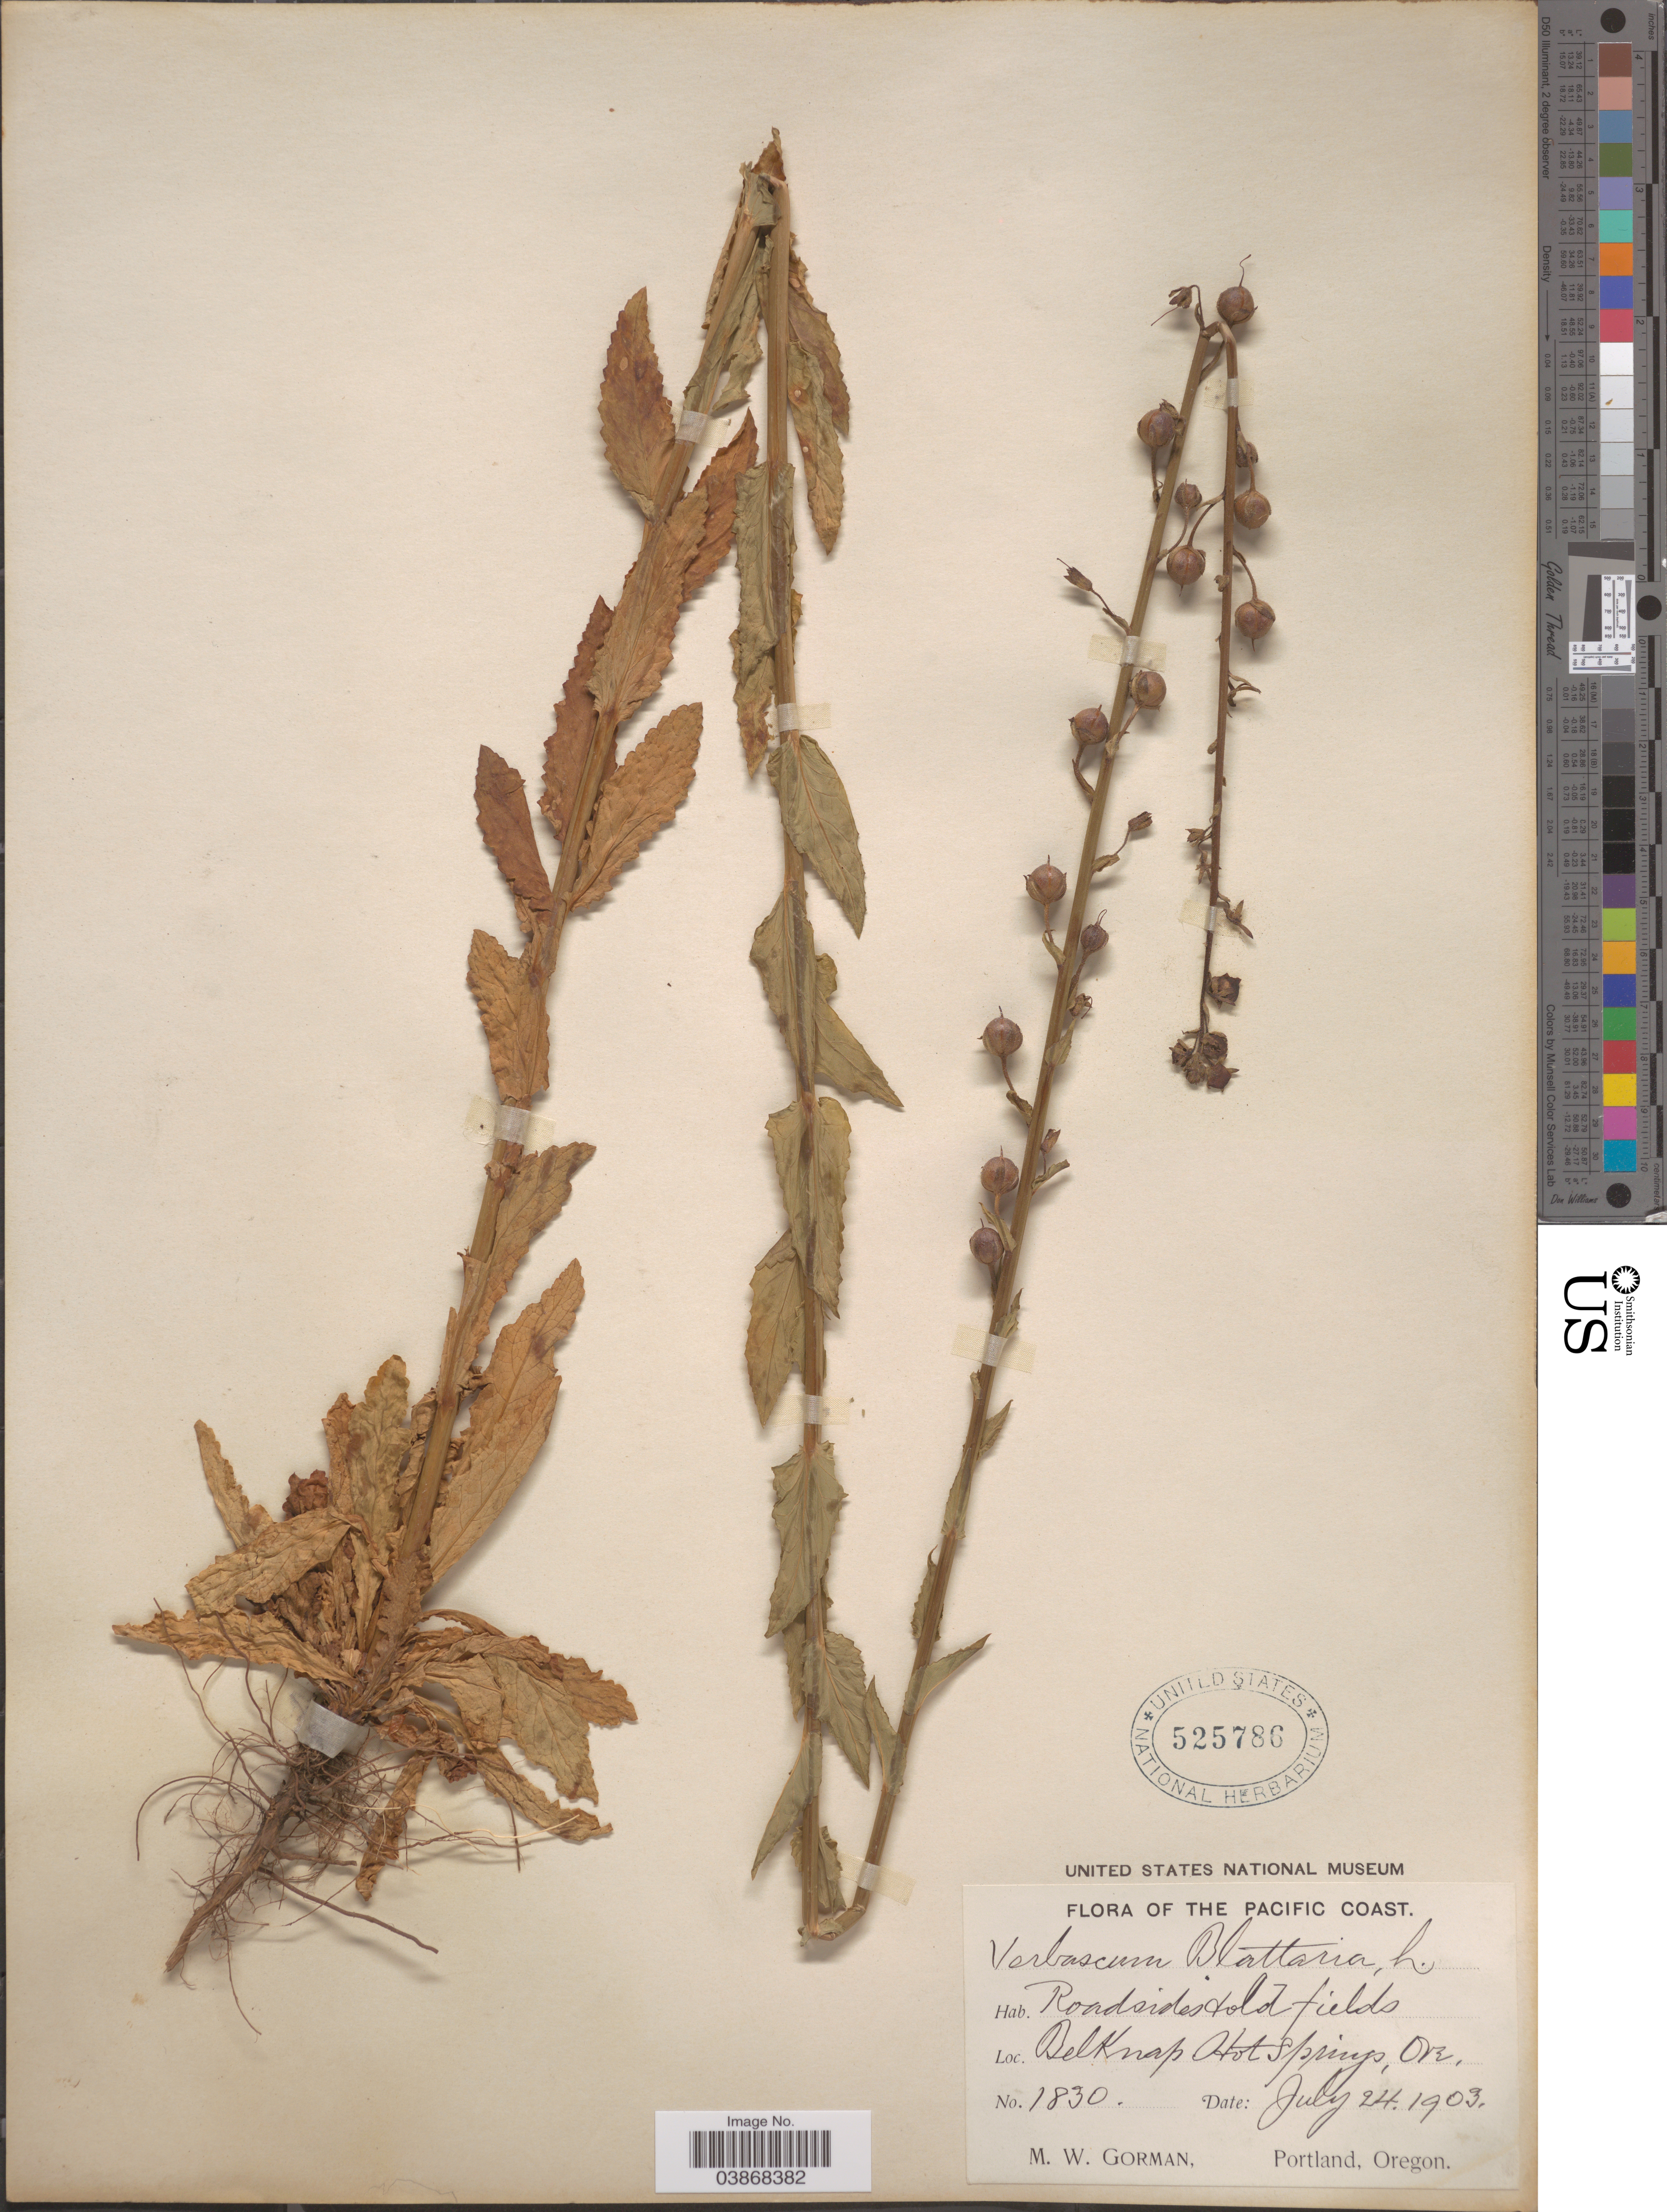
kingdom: Plantae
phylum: Tracheophyta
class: Magnoliopsida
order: Lamiales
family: Scrophulariaceae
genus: Verbascum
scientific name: Verbascum blattaria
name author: L.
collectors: M. W. Gorman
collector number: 1830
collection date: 1903-07-24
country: United States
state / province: Oregon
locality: The Pacific Coast. Bel Knap Hot Springs.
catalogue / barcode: US 525786